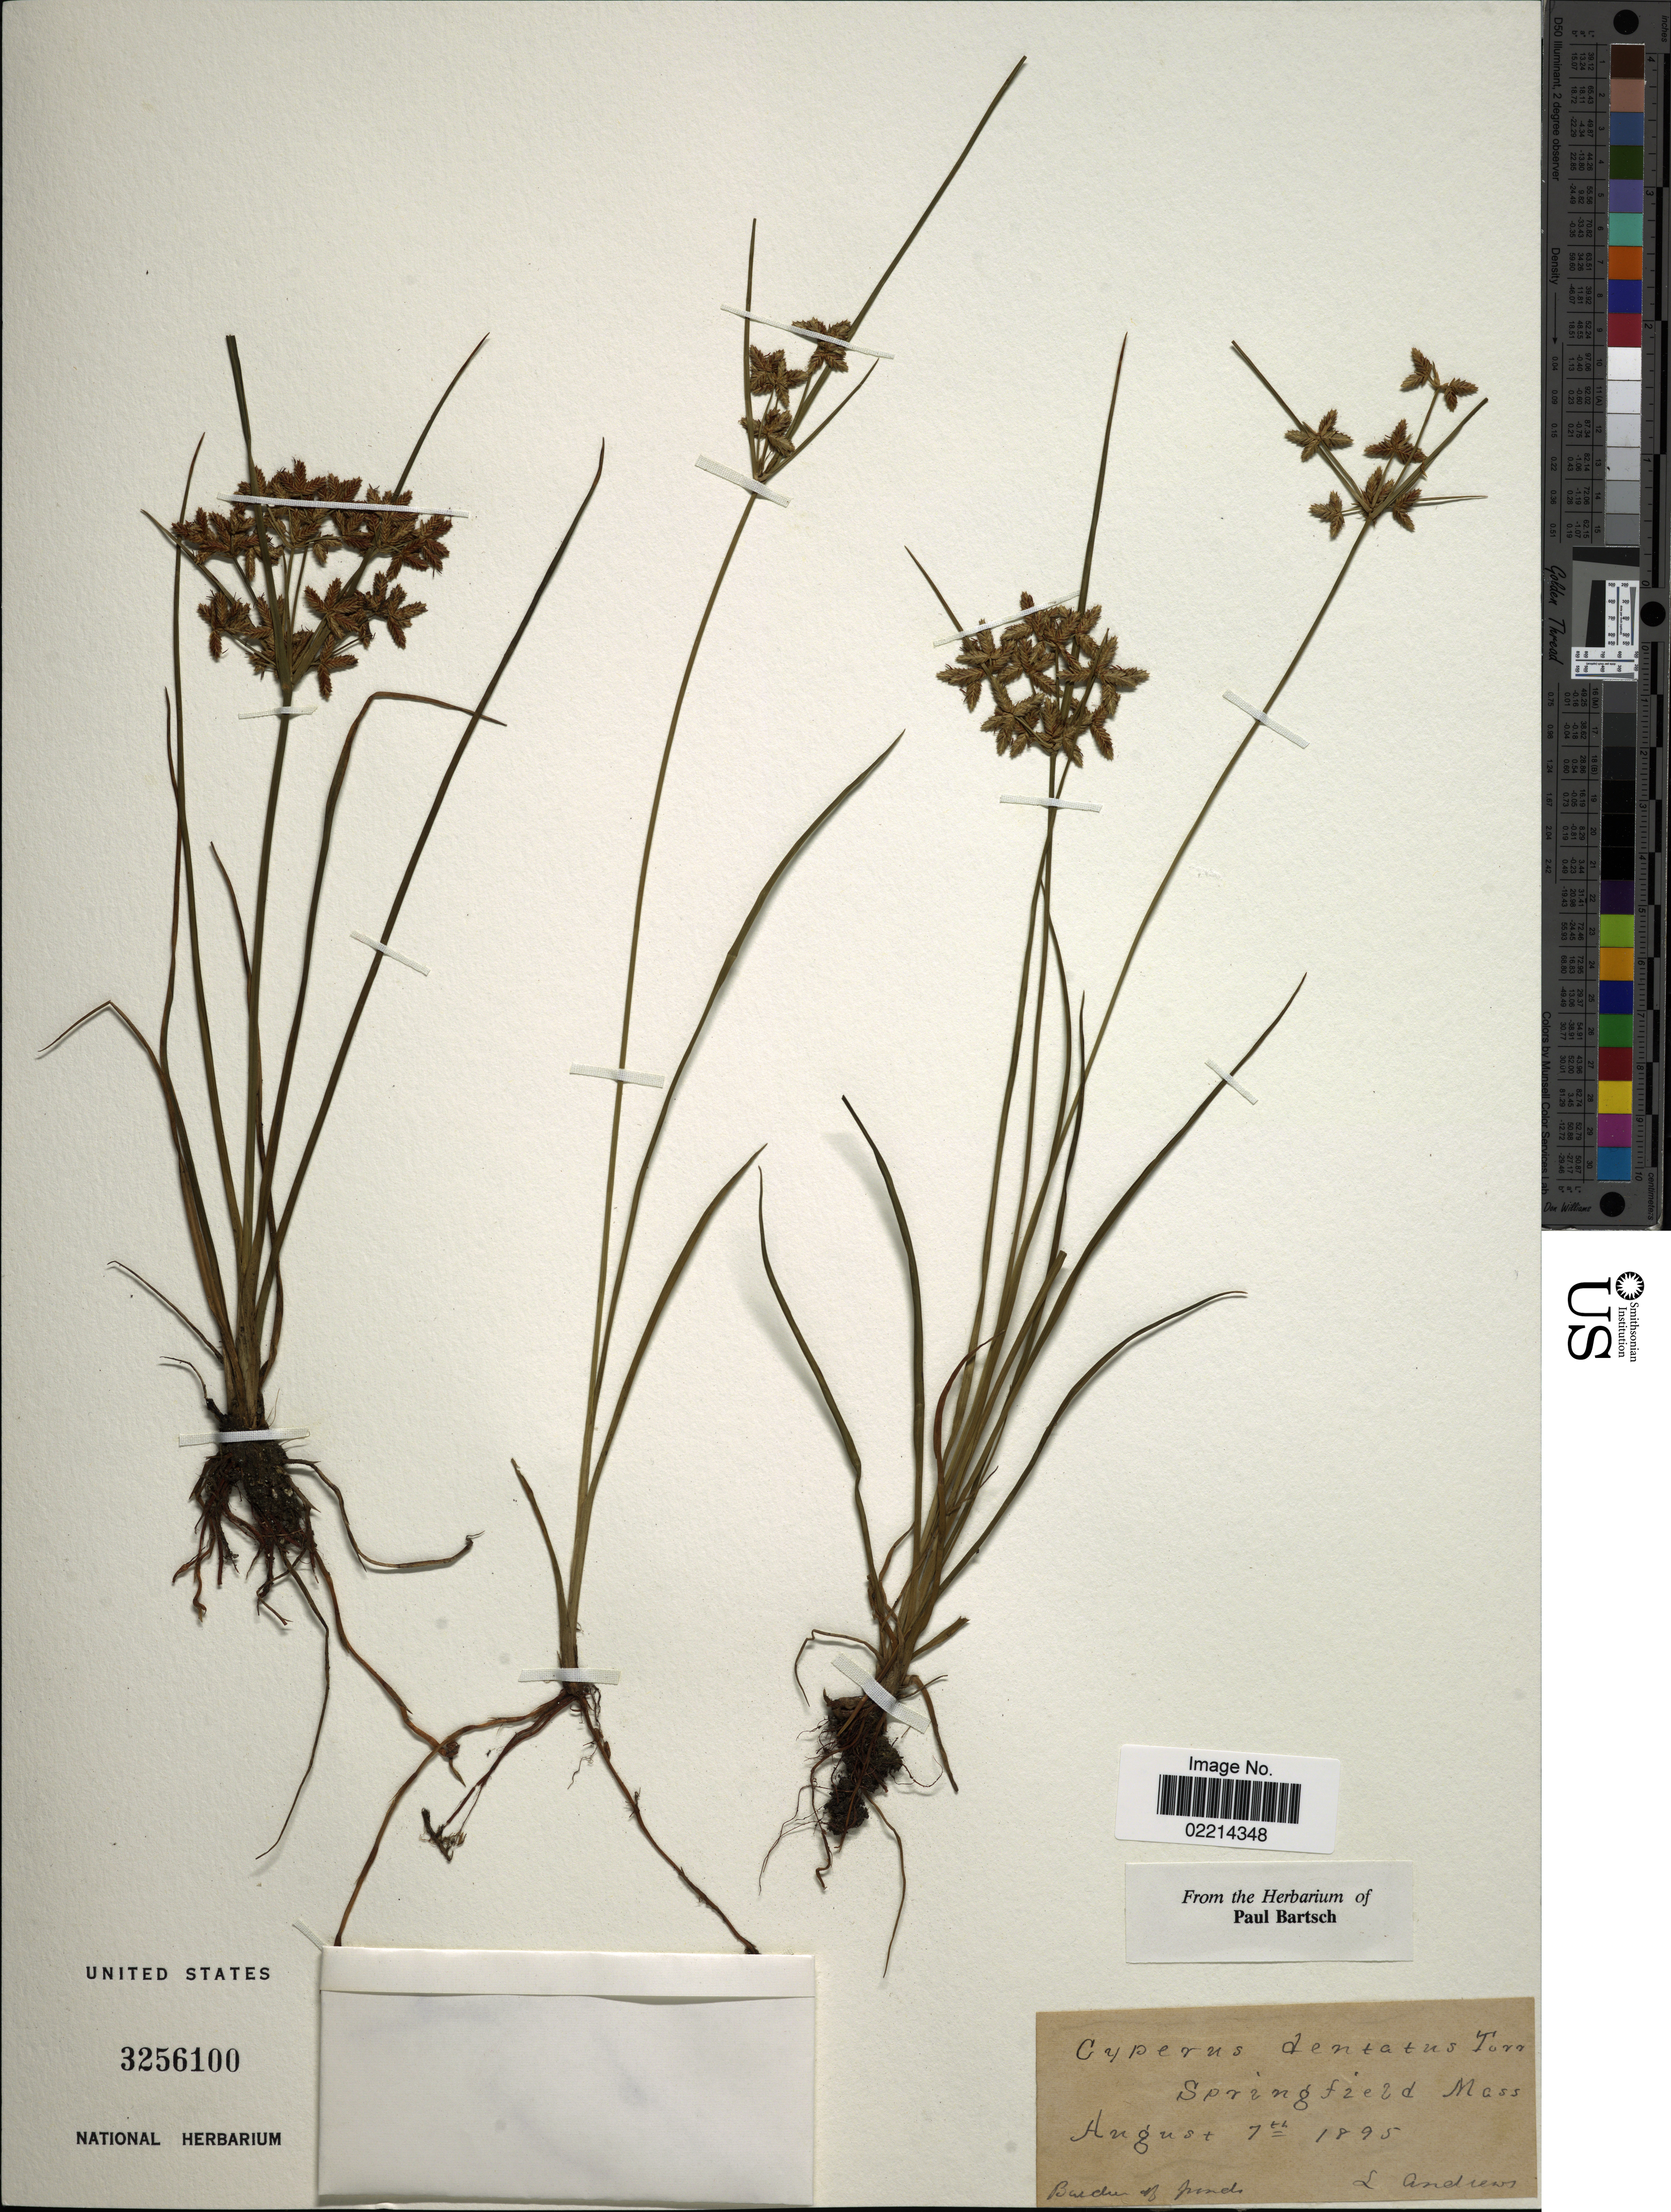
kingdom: Plantae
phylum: Tracheophyta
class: Liliopsida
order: Poales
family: Cyperaceae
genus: Cyperus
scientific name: Cyperus dentatus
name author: Torr.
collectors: L. Andrews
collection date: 1895-08-07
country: United States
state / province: Massachusetts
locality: Springfield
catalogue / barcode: US 3256100